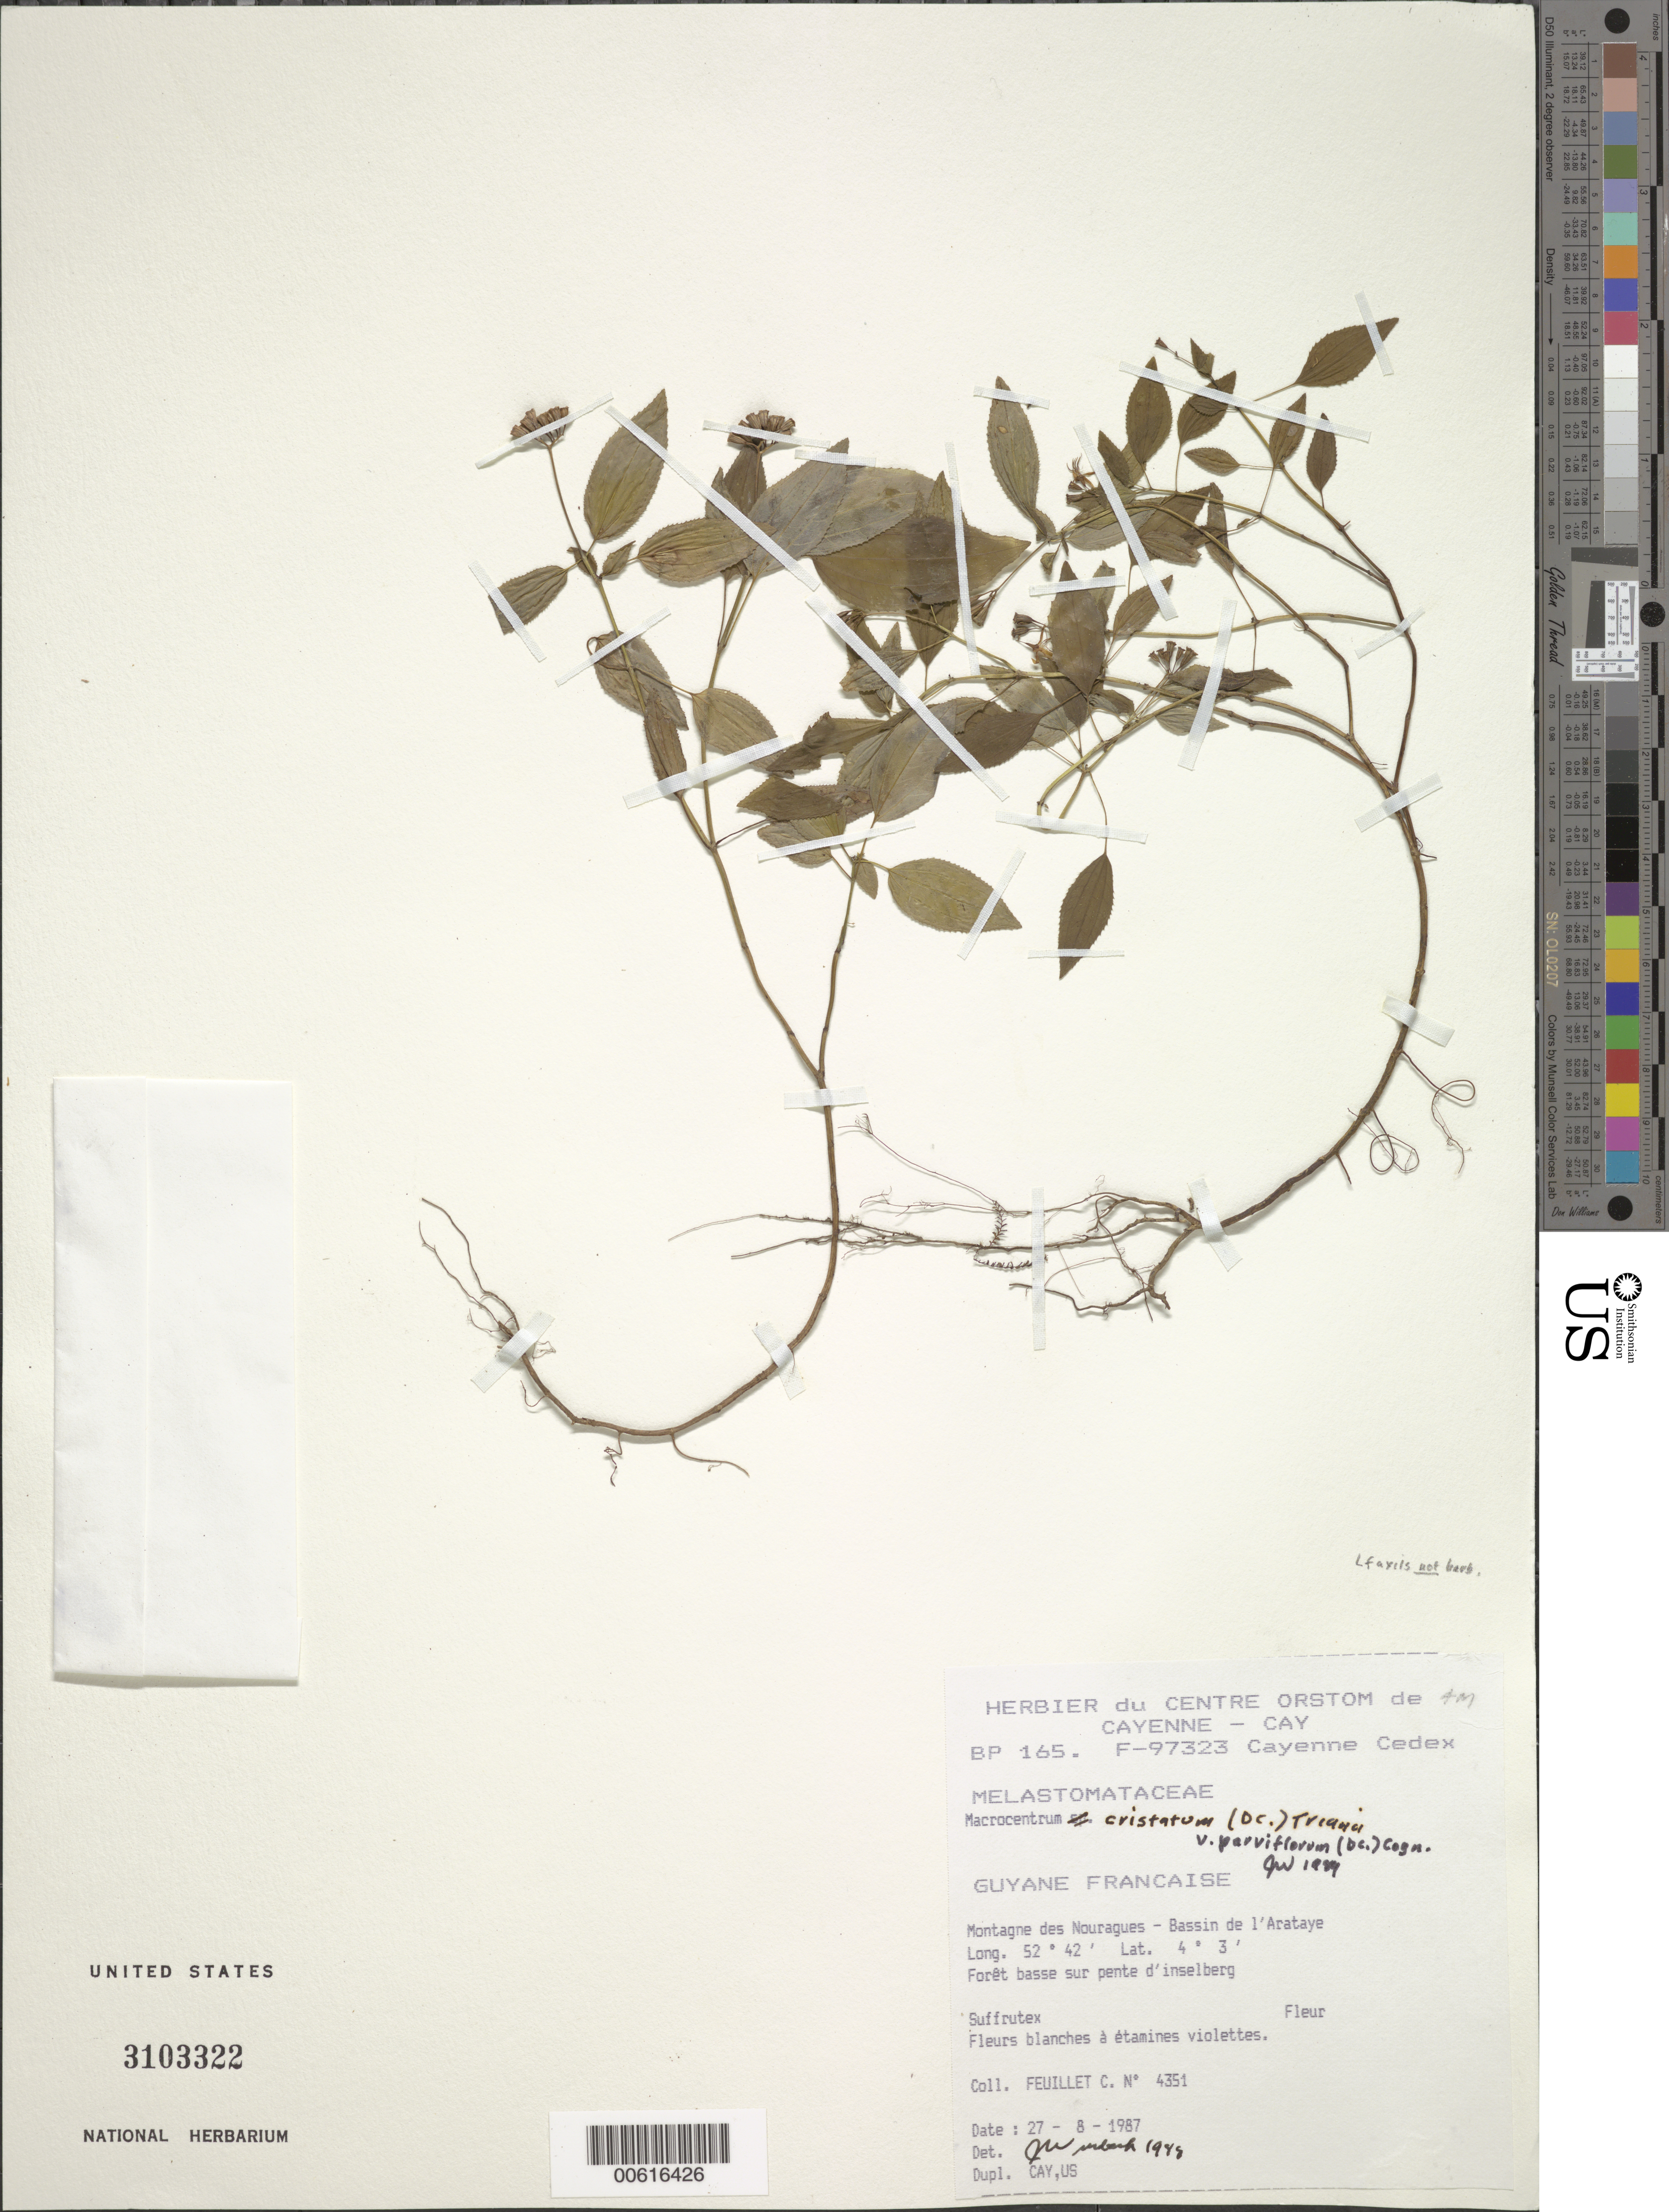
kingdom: Plantae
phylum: Tracheophyta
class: Magnoliopsida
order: Myrtales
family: Melastomataceae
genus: Macrocentrum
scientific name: Macrocentrum cristatum var. parviflorum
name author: (DC.) Cogn.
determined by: Wurdack, John J., (US), US (UNITED STATES)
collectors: C. Feuillet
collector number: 4351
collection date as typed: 27 Aug 1987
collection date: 1987-08-27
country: French Guiana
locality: Station des Nouragues, Bassin de l'Approuague, Arataye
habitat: Foret basse sur pente d'inselberg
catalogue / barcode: US 3103322